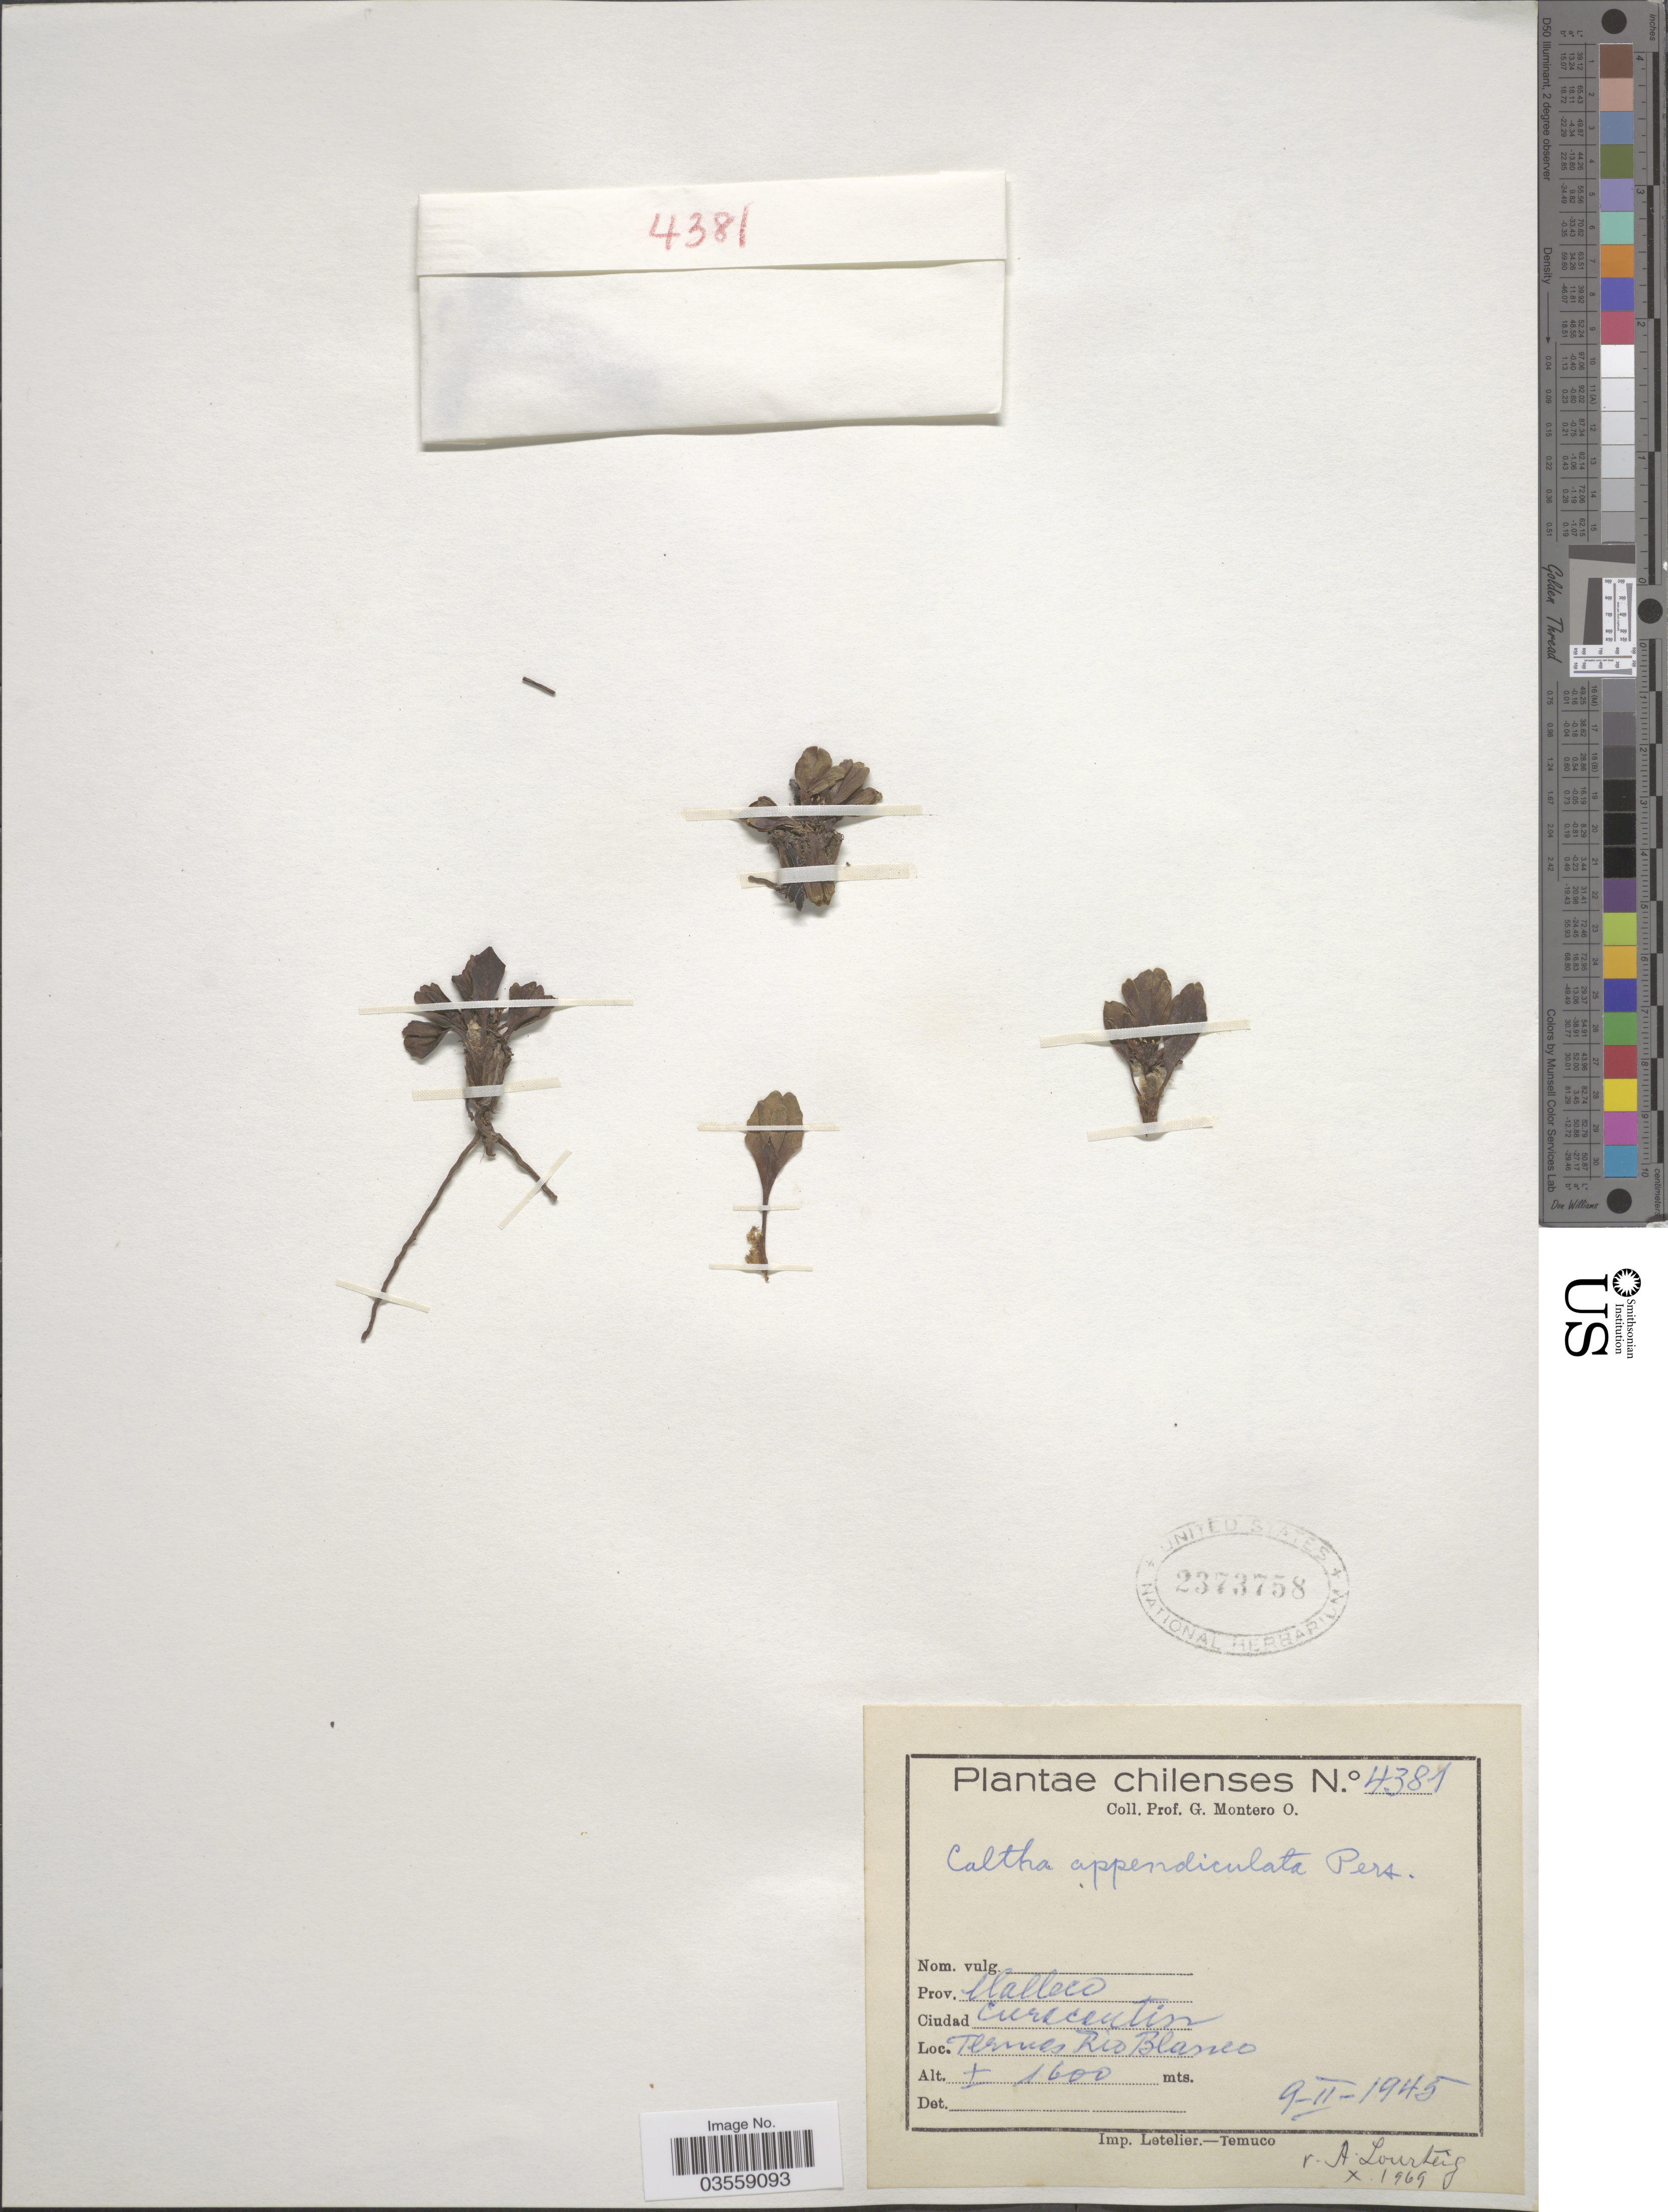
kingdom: Plantae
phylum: Tracheophyta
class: Magnoliopsida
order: Ranunculales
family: Ranunculaceae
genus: Caltha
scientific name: Caltha appendiculata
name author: Pers.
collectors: G. Montero O.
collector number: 4381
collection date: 1945-02-09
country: Chile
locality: Prov. Clalleco, Ciudad Curacentin, Termes Rio Blanco.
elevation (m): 1600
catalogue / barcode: US 2373758